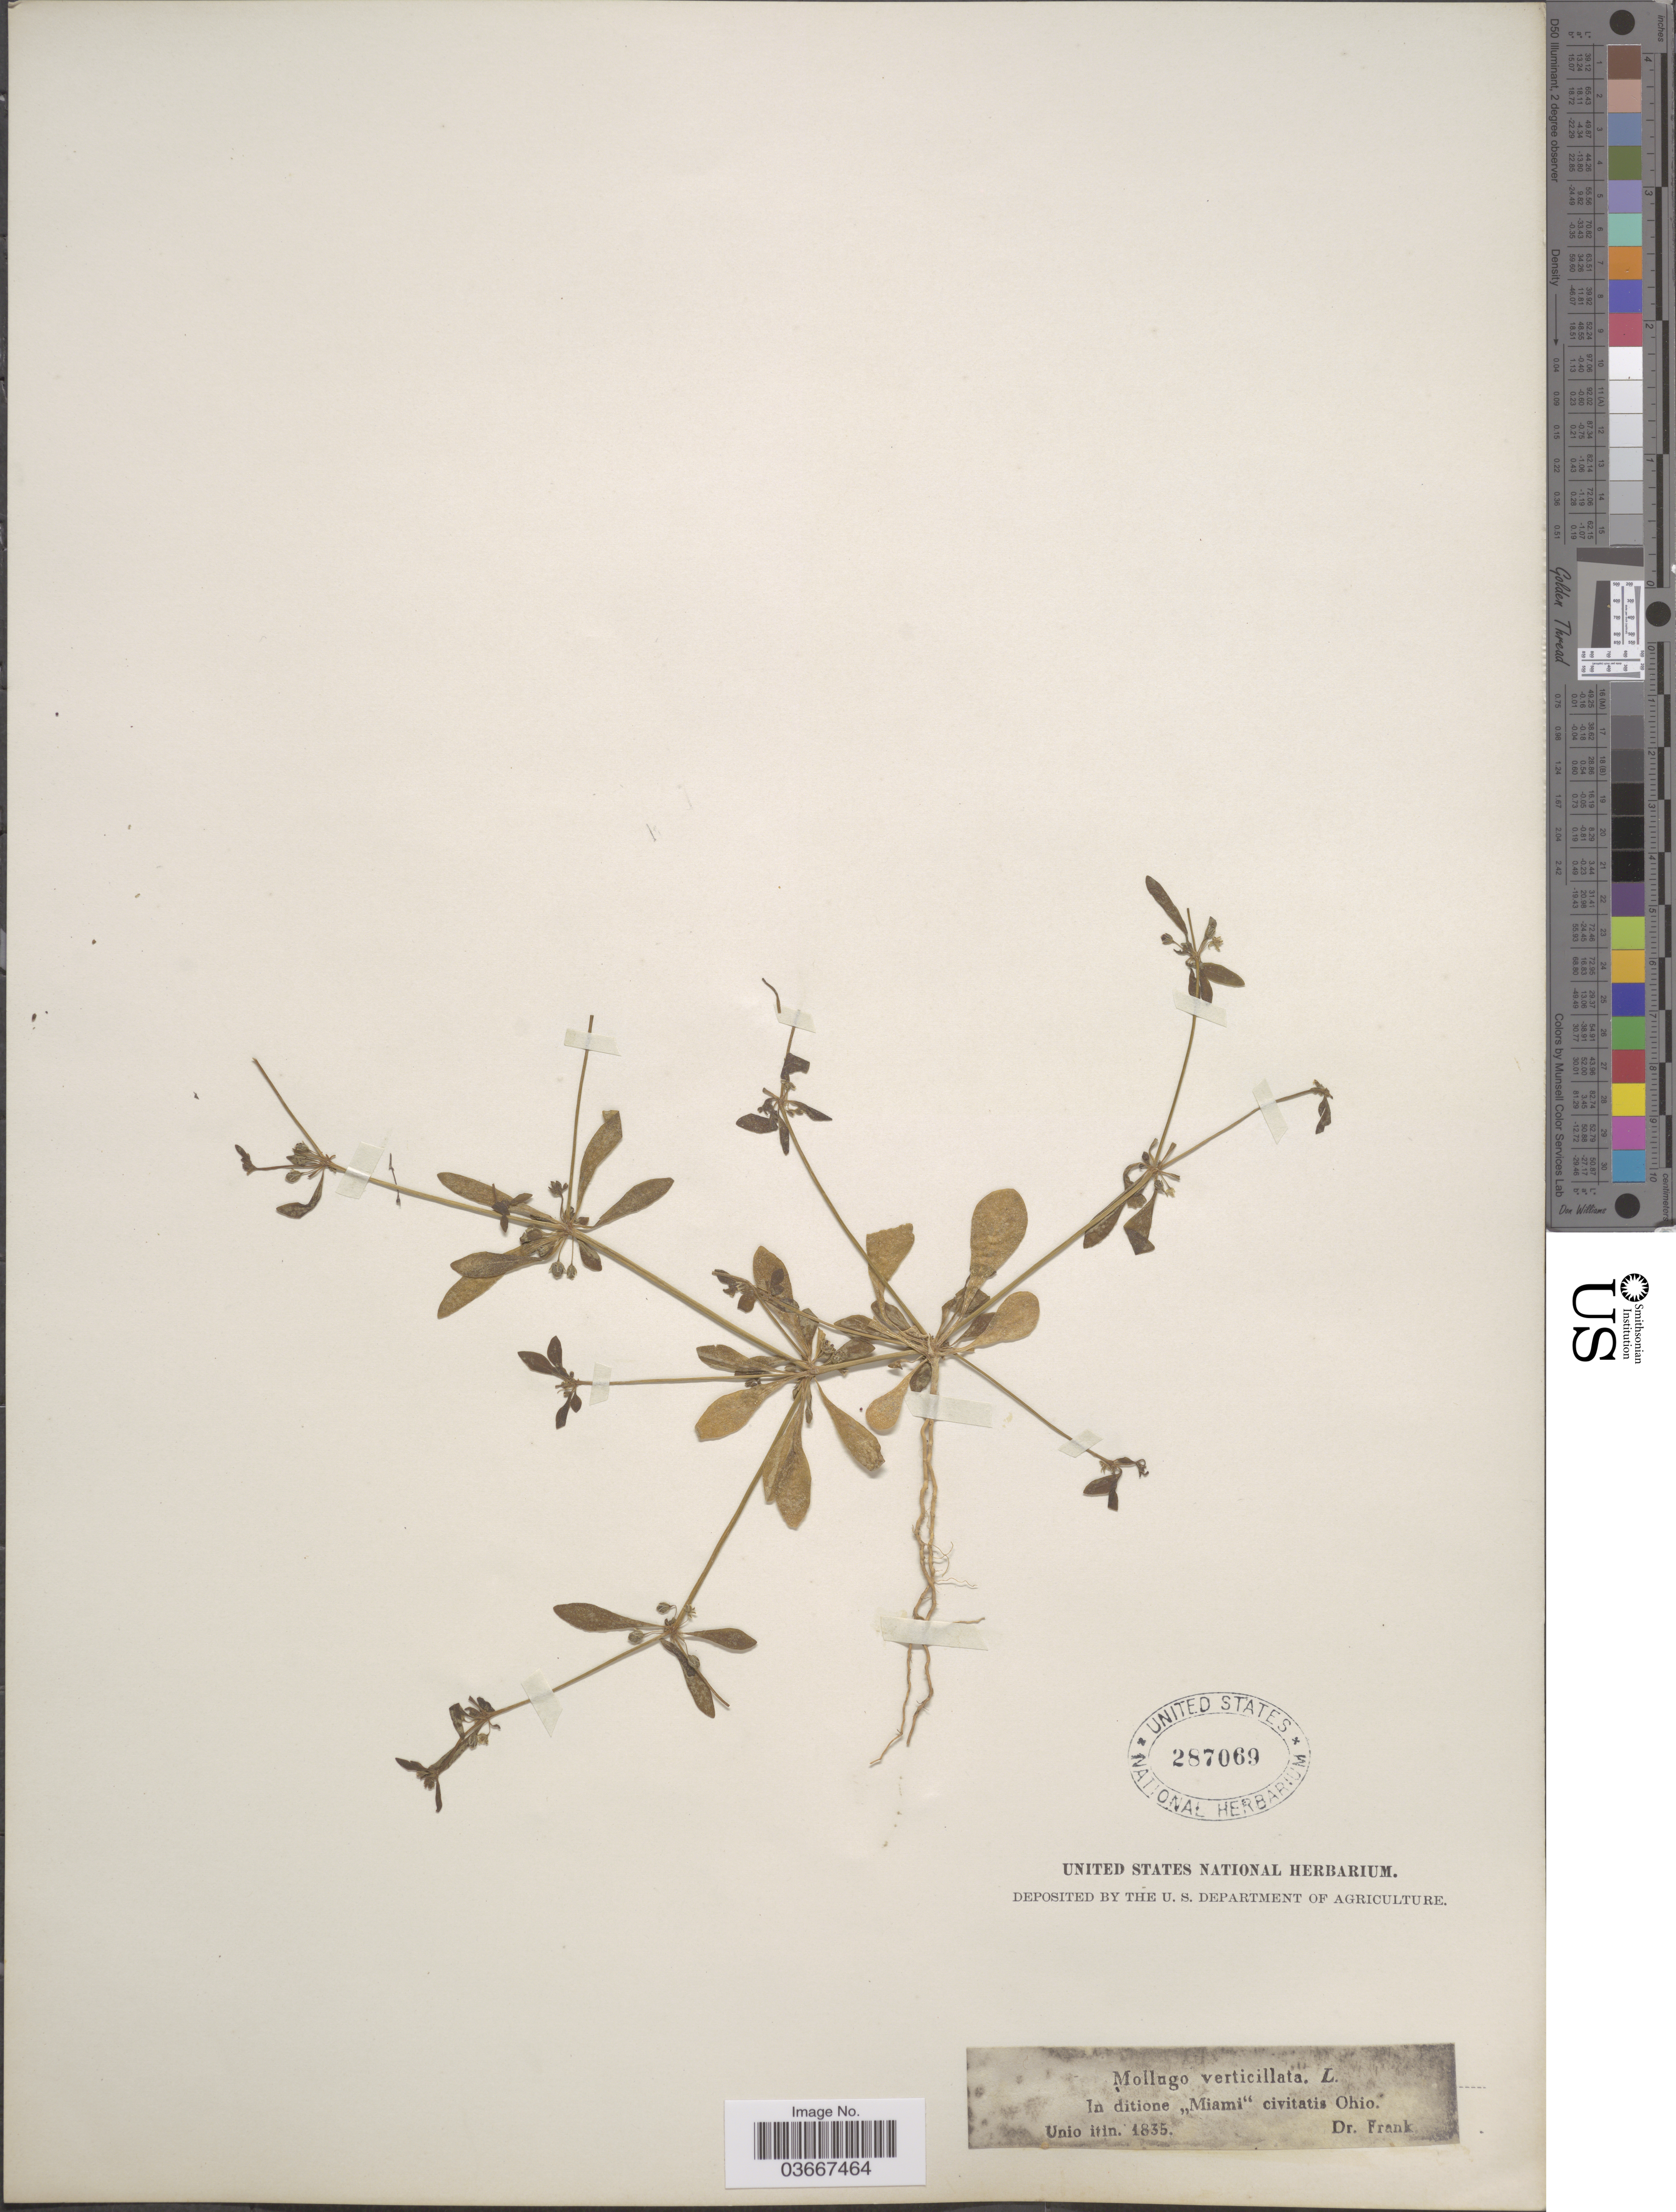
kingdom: Plantae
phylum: Tracheophyta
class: Magnoliopsida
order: Caryophyllales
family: Molluginaceae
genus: Mollugo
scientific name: Mollugo verticillata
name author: L.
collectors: -. Frank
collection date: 1835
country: United States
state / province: Ohio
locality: In ditione "Miami" civitatis Ohio.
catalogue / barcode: US 287069